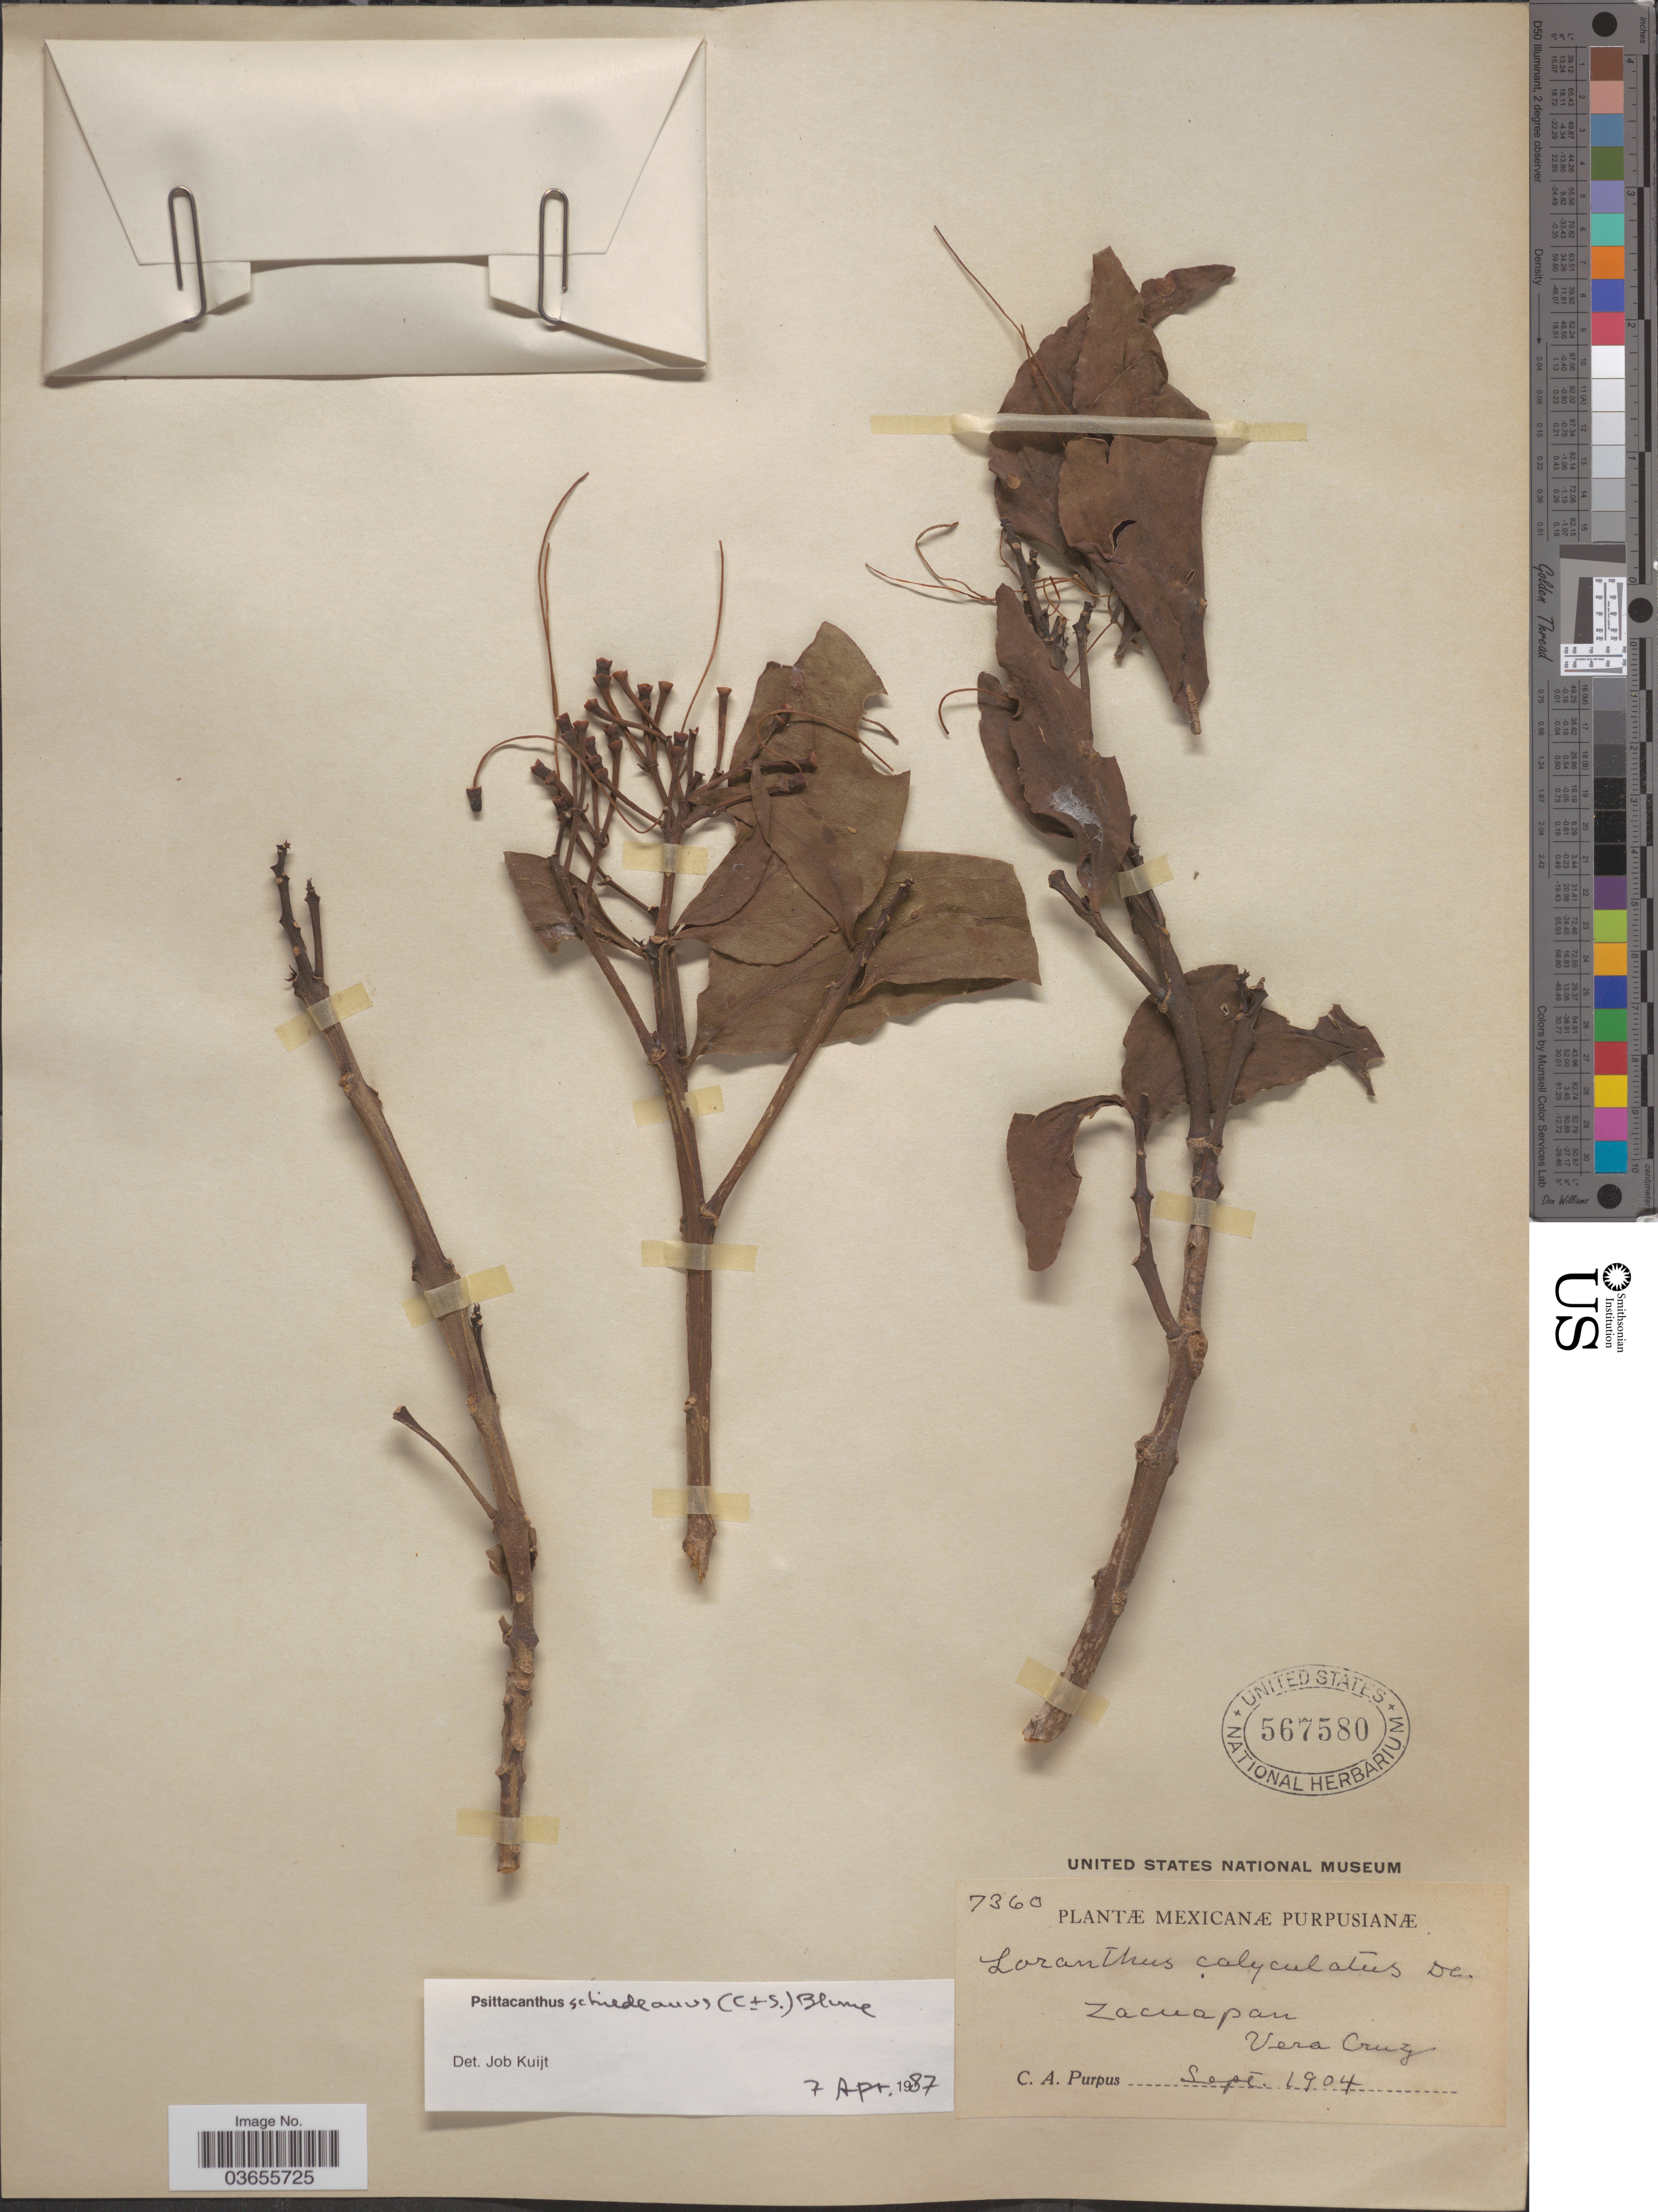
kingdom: Plantae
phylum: Tracheophyta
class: Magnoliopsida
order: Santalales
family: Loranthaceae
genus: Psittacanthus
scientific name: Psittacanthus schiedeanus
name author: (Schltdl. & Cham.) Blume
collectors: C. A. Purpus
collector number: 7360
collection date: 1904-09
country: Mexico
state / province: Veracruz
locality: Zacuapan. Vera Cruz.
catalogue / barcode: US 567580